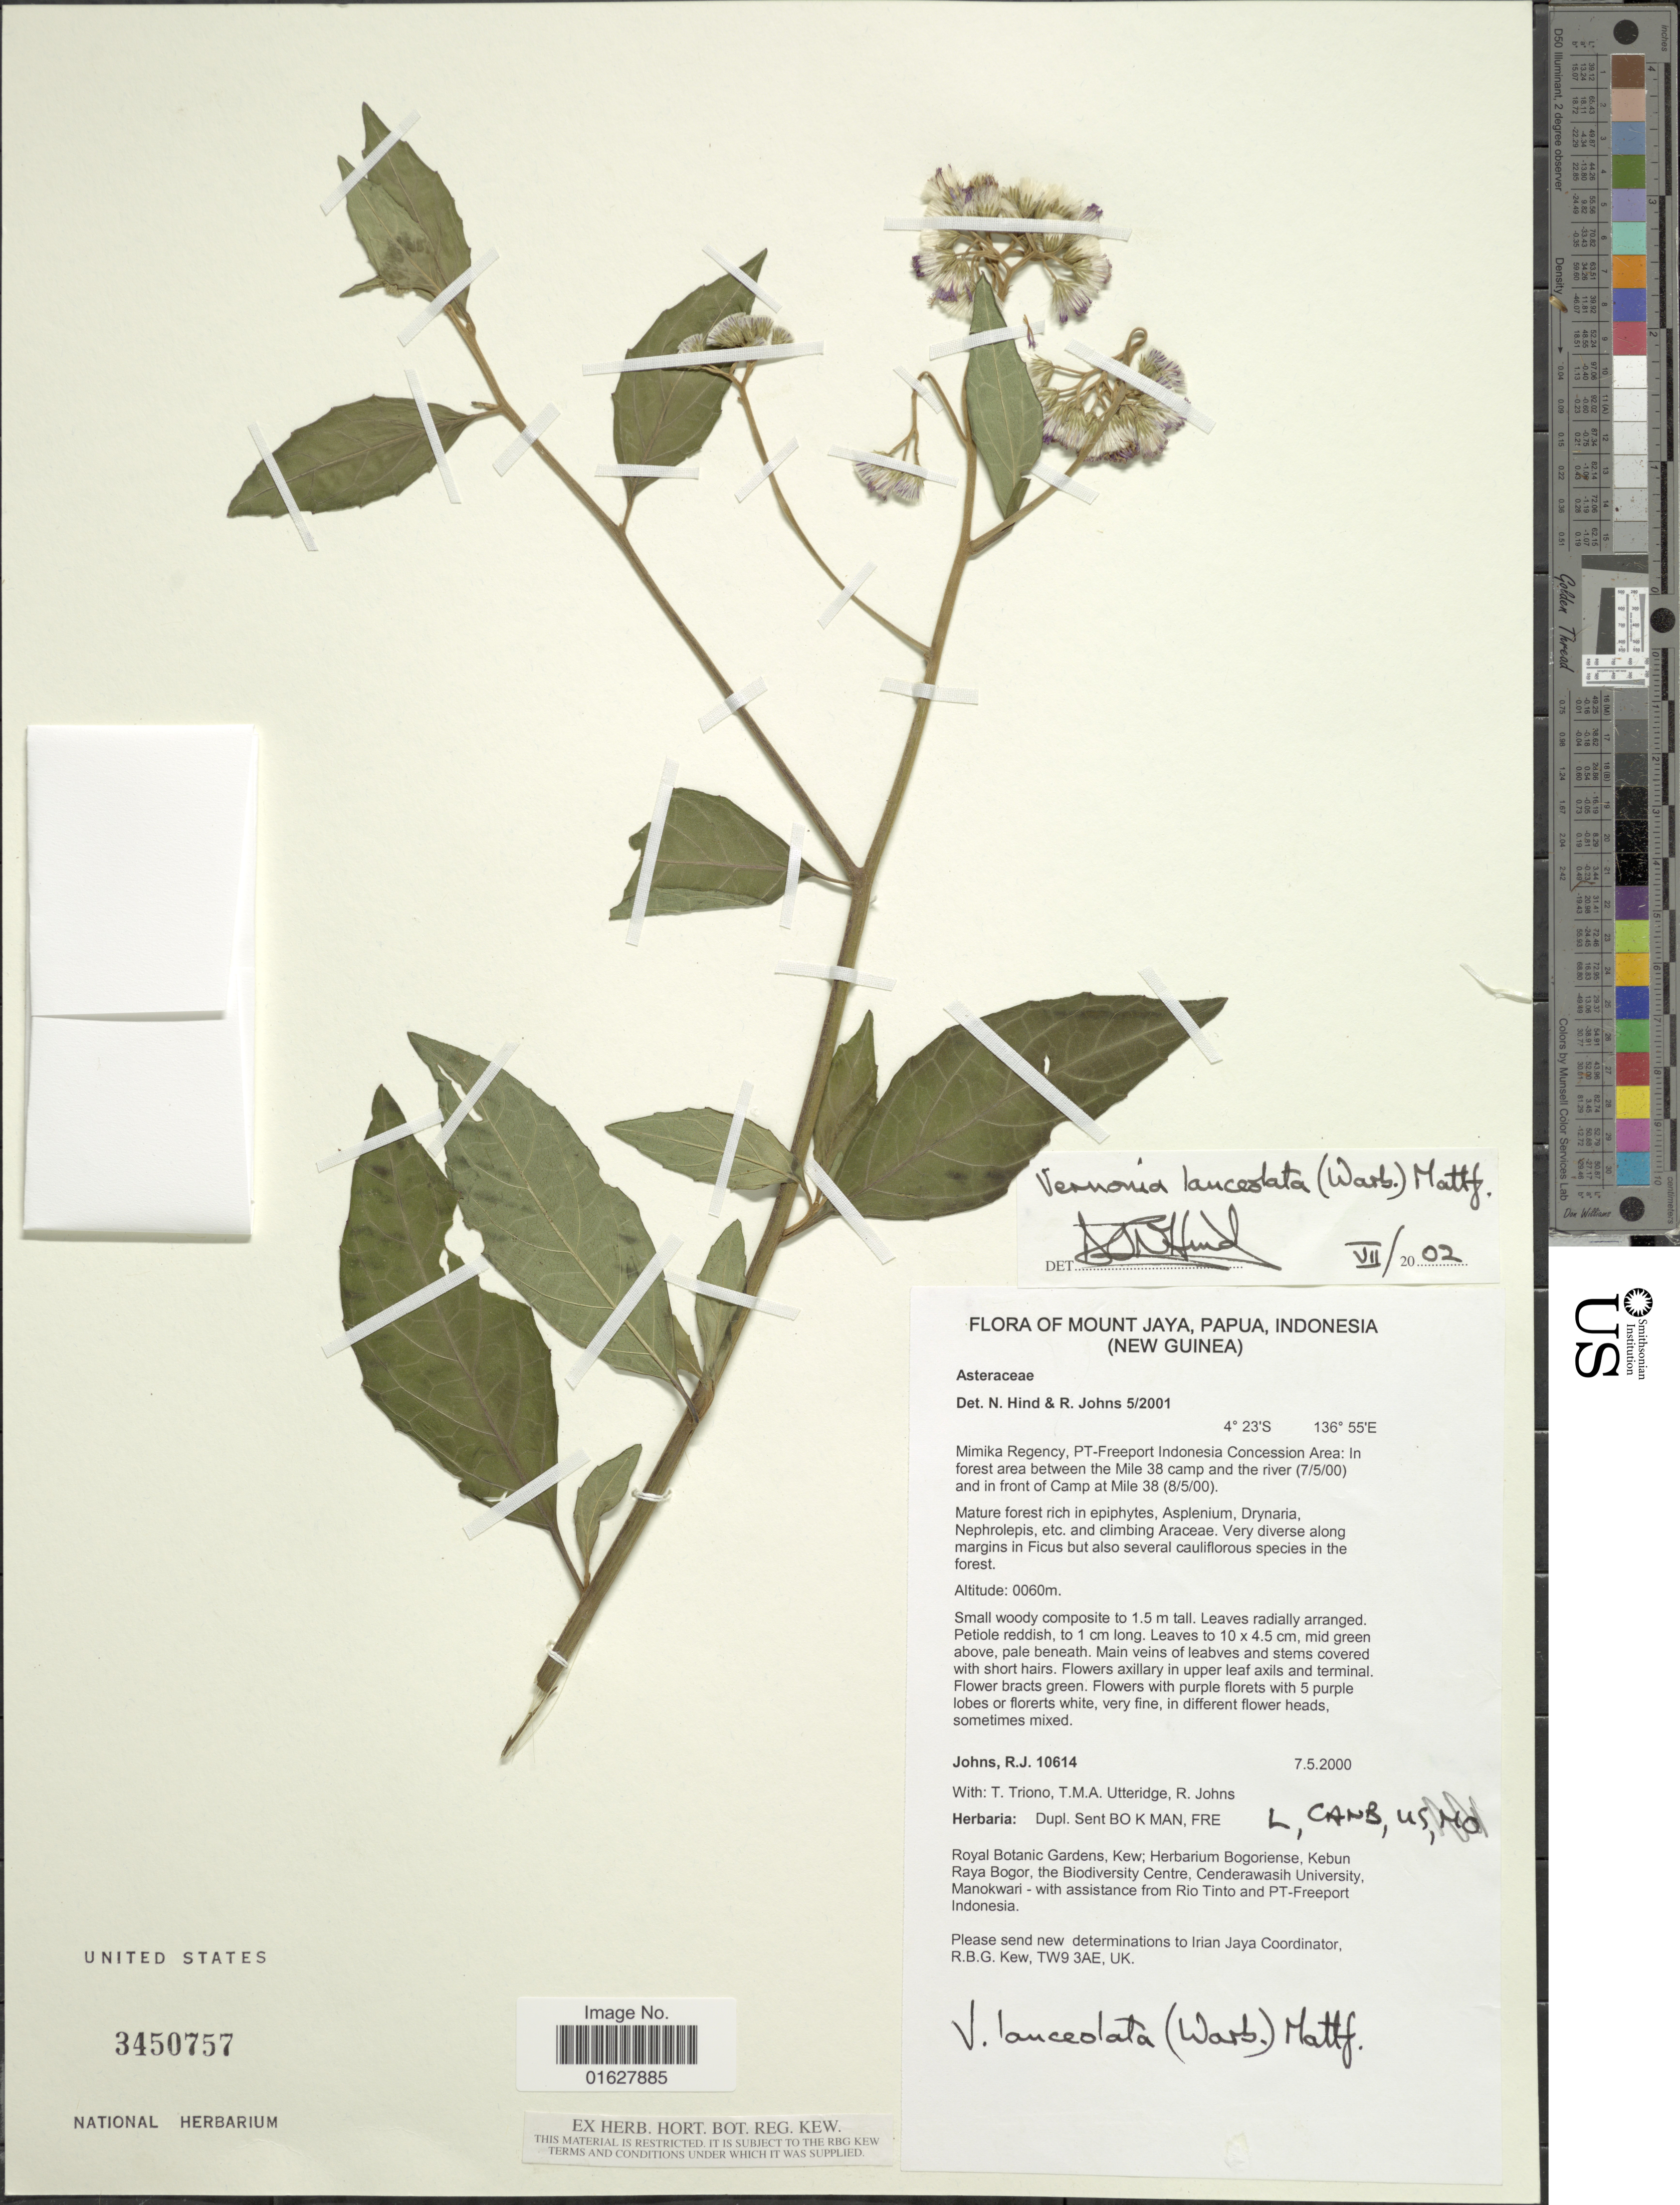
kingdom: Plantae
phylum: Tracheophyta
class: Magnoliopsida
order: Asterales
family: Asteraceae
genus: Vernonia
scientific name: Vernonia lanceolata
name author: (Warb.) Mattf.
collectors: R. Johns, T. Triono, T. M. A. Utteridge & R. Johns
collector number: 10614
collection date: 2000-05-07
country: Indonesia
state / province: Papua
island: New Guinea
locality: Mount Jaya, Papua, Indonesia (New Guinea). Mimika Regency, PT-Freeport Indonesia Concession Area: In forest area between the Mile 38 camp and the river (7/5/00) and in front of Camp at Mile 38 (8/5/00)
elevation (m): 60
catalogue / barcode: US 3450757